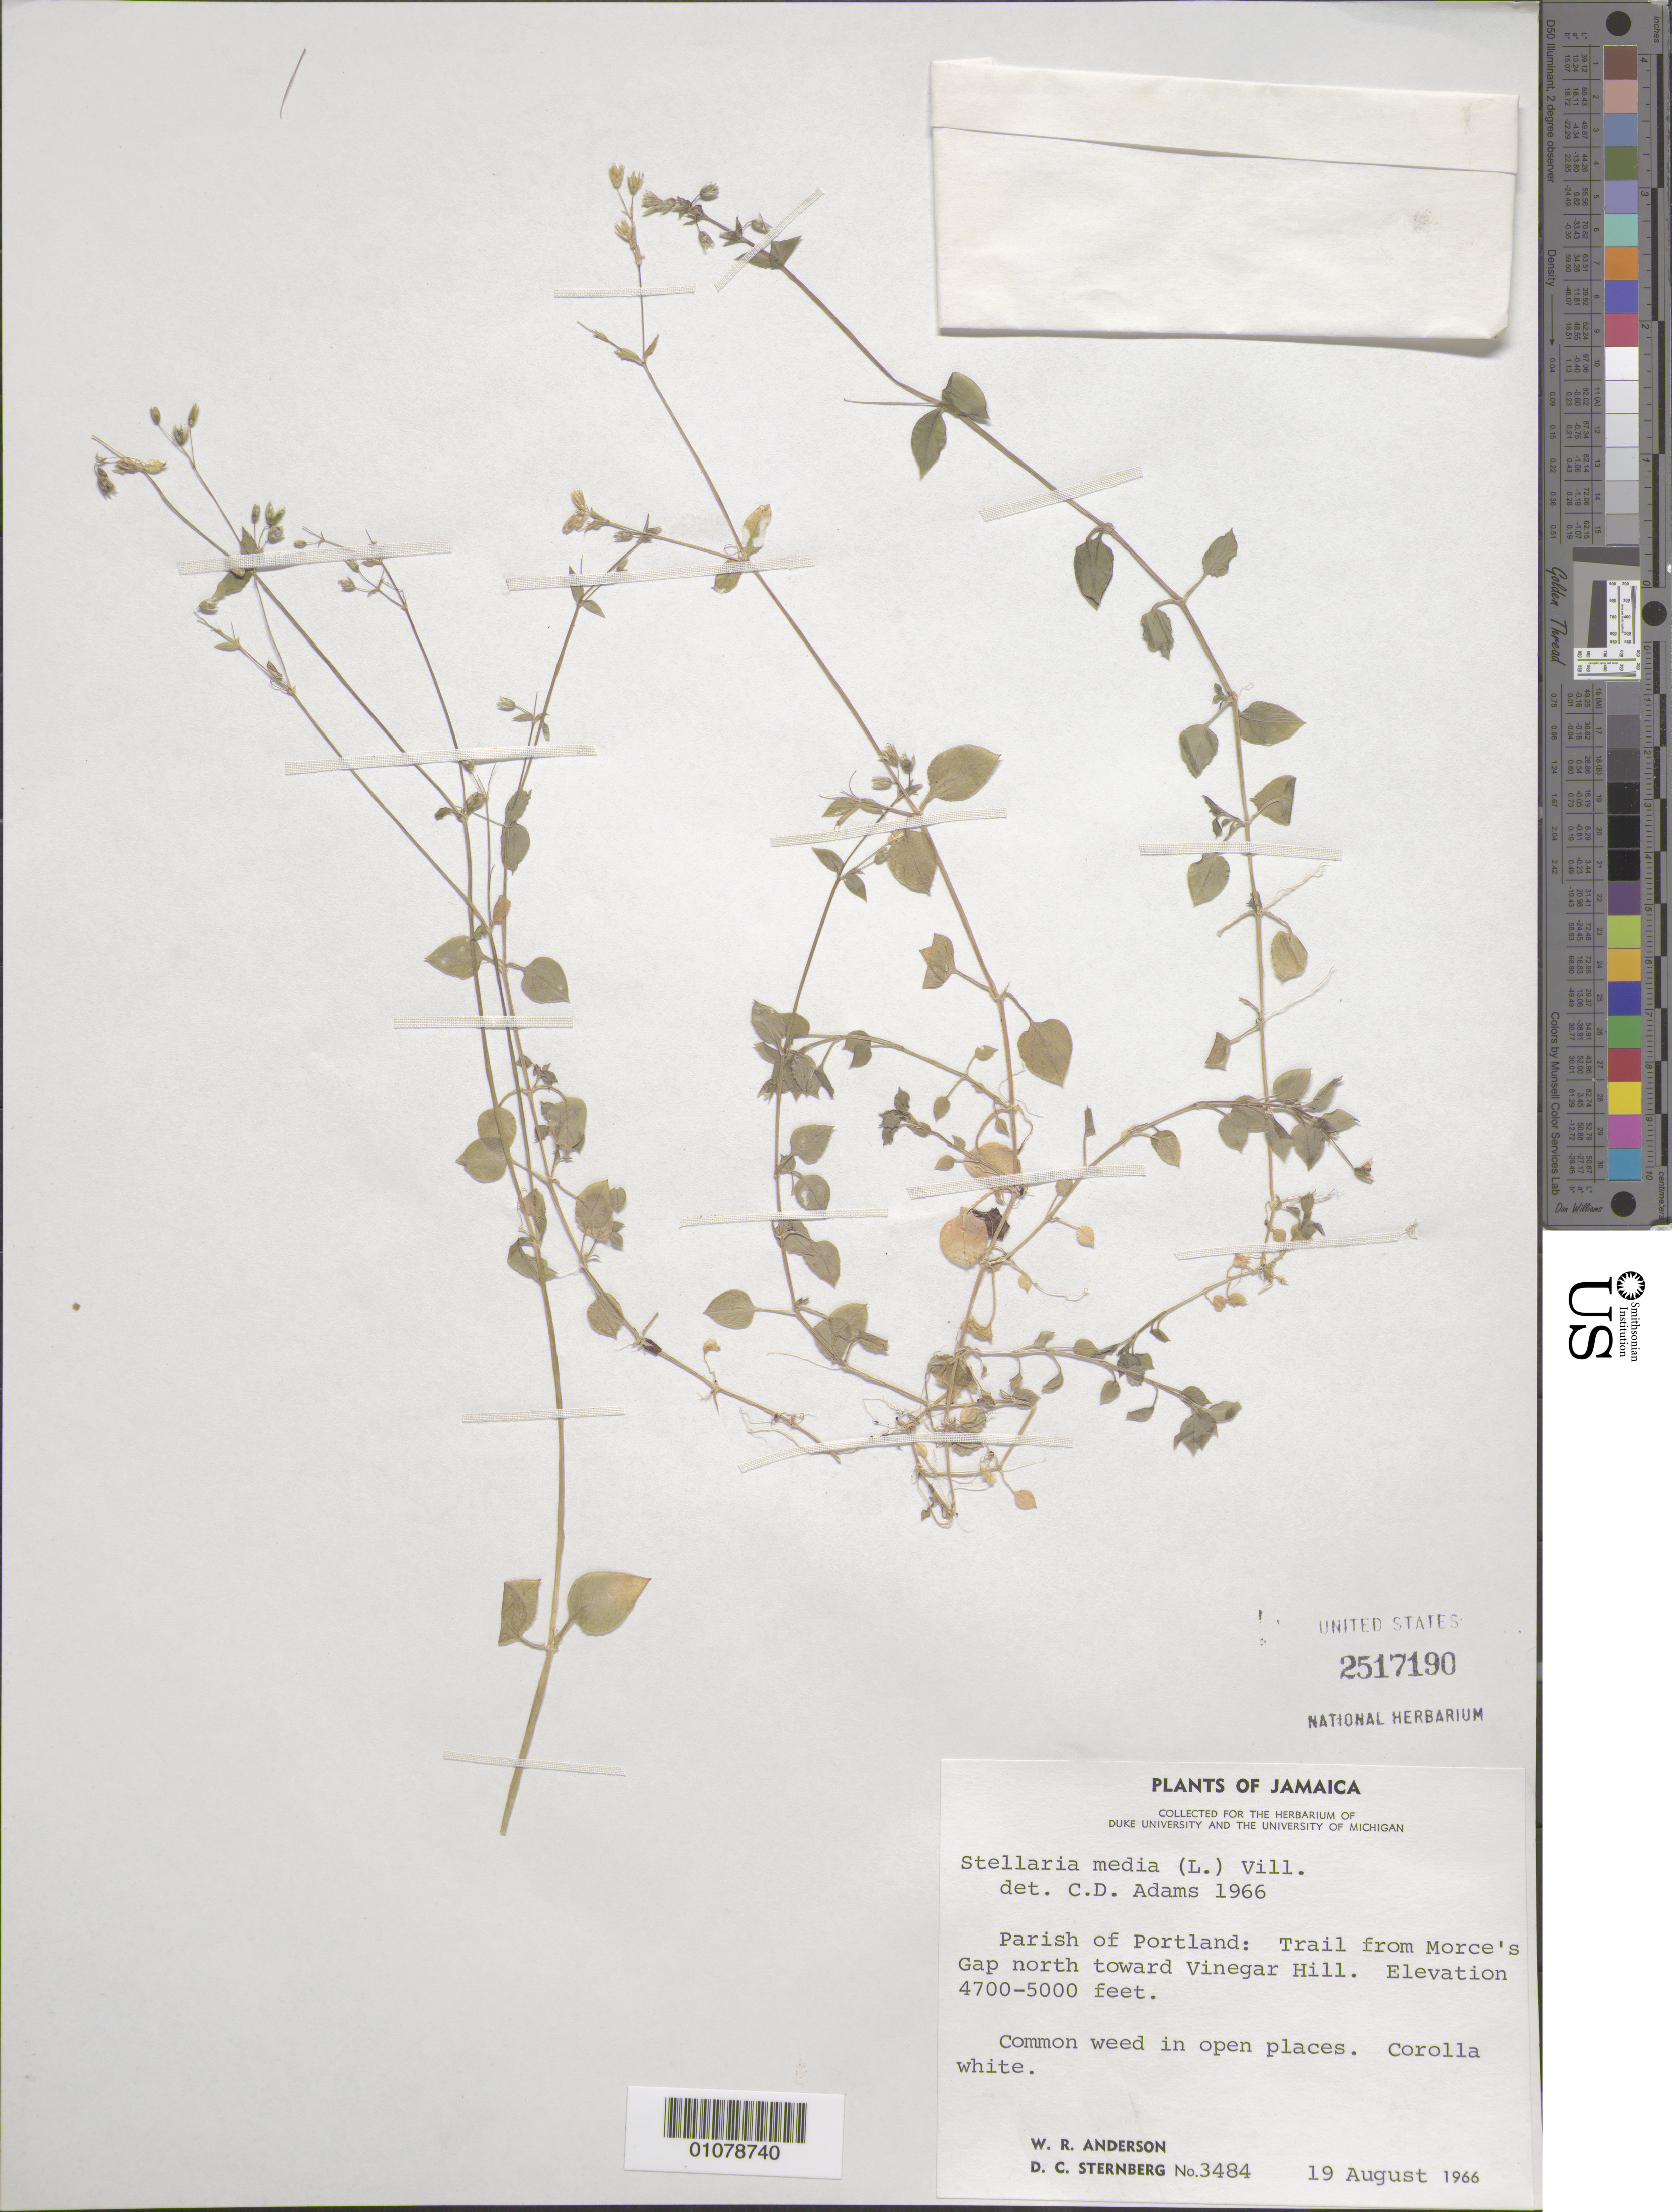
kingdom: Plantae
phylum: Tracheophyta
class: Magnoliopsida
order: Caryophyllales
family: Caryophyllaceae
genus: Stellaria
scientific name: Stellaria media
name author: (L.) Vill.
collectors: W. R. Anderson & D. Sternberg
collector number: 3484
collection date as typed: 19 Aug 1966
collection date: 1966-08-19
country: Jamaica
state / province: Portland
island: Jamaica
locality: Parish of Portland: Trail from Morce's Gap north toward vinegar Hill.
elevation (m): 1433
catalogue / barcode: US 2517190